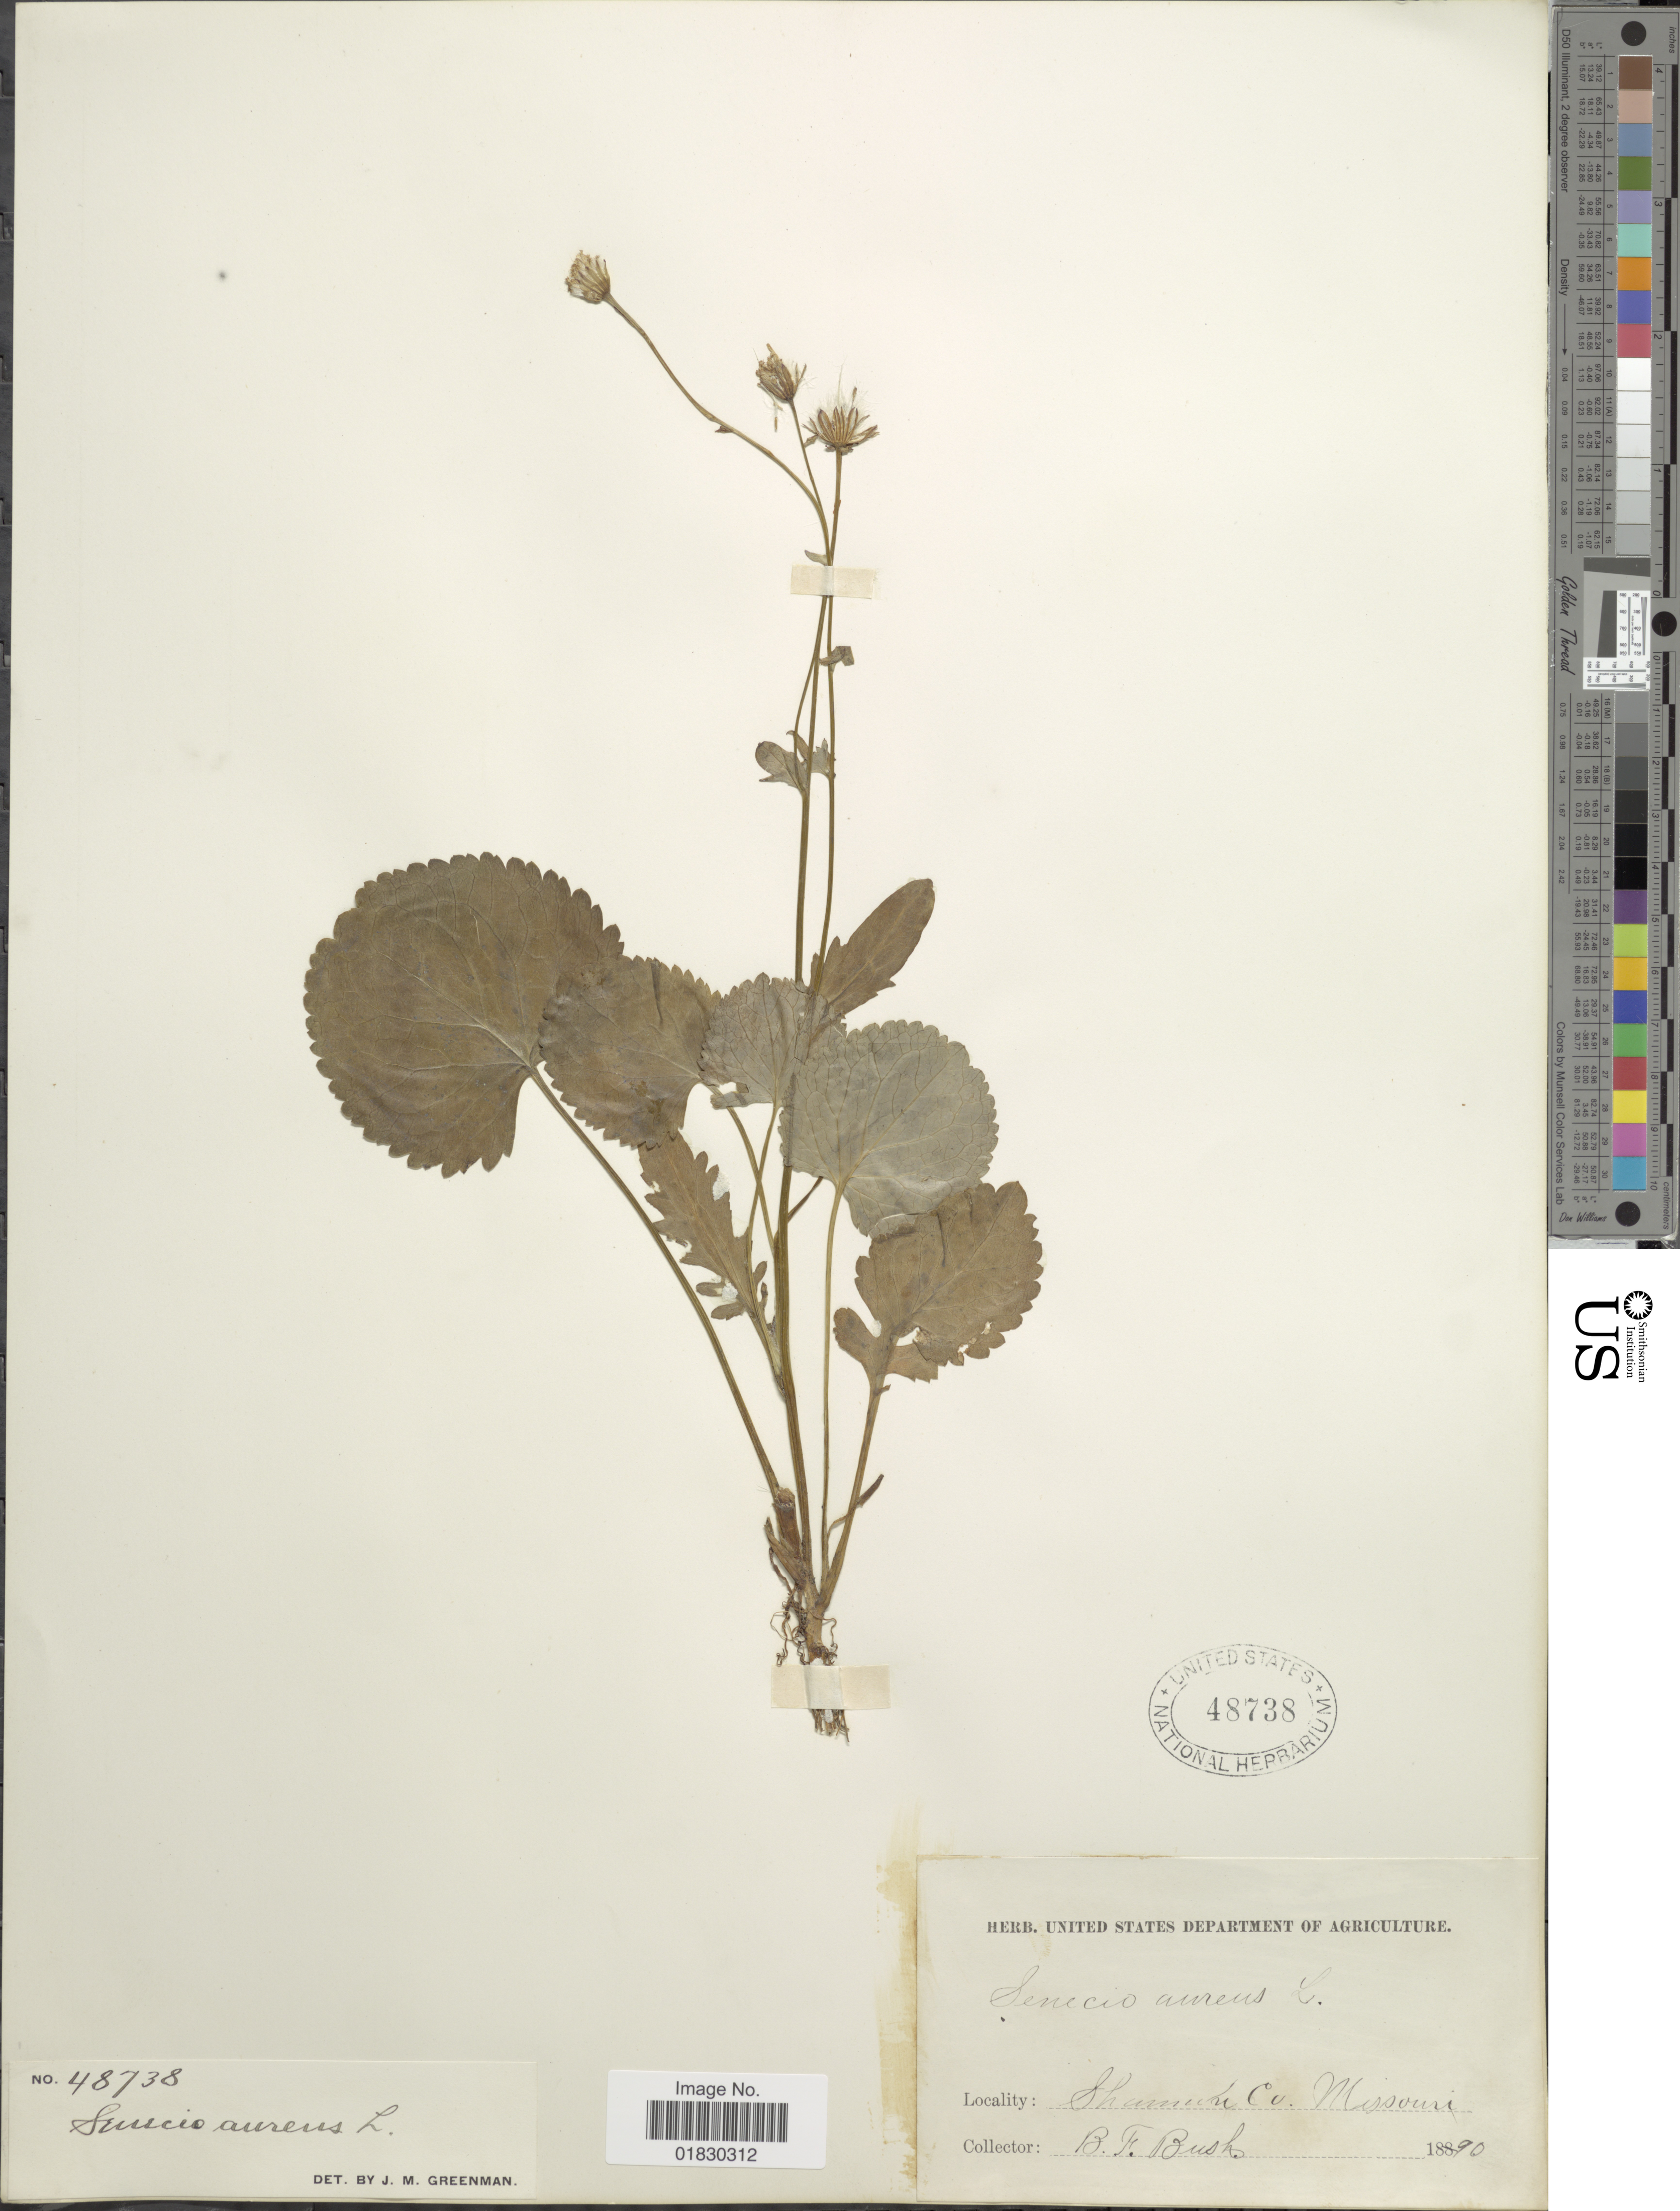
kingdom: Plantae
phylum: Tracheophyta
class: Magnoliopsida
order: Asterales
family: Asteraceae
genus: Packera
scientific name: Packera aurea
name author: (L.) Á. Löve & D. Löve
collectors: B. F. Bush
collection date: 1890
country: United States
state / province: Missouri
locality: Shannon Co., Missouri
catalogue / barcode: US 48738